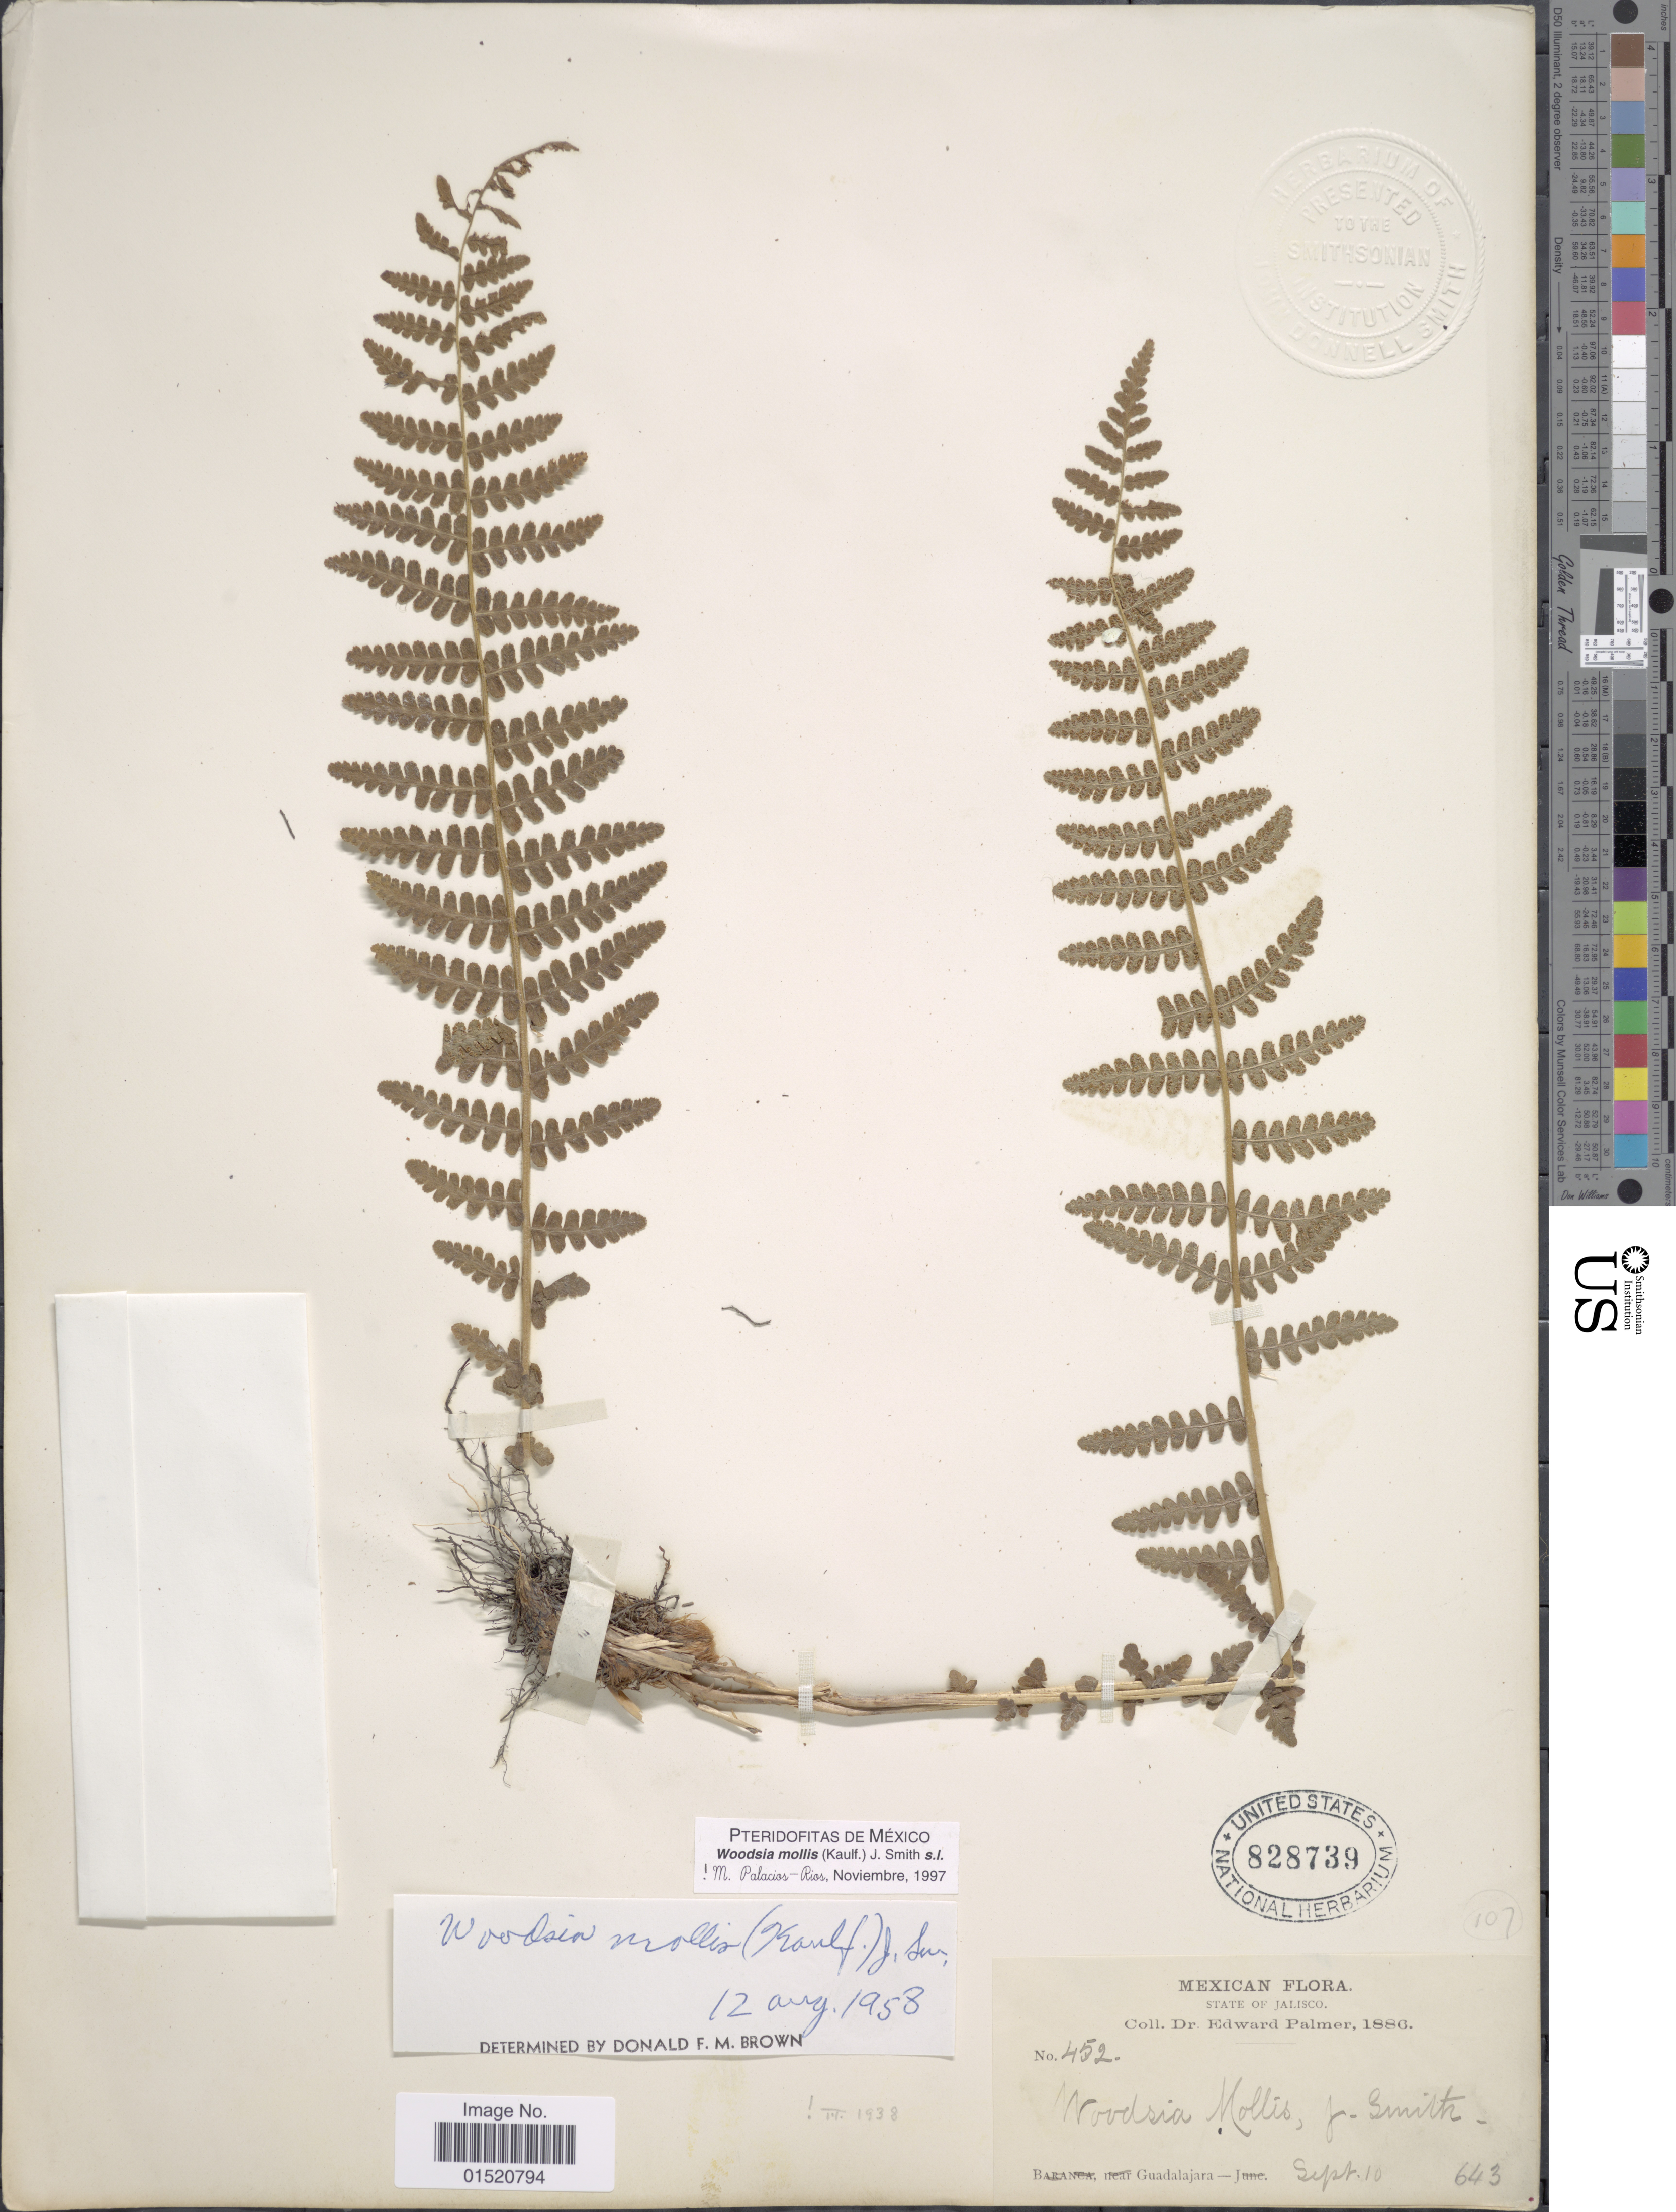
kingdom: Plantae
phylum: Tracheophyta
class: Polypodiopsida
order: Polypodiales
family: Woodsiaceae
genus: Woodsia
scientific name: Woodsia mollis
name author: (Kaulf.) J. Sm.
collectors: E. Palmer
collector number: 452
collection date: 1886-09-10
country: Mexico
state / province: Jalisco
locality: Guadalajara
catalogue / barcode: US 828739